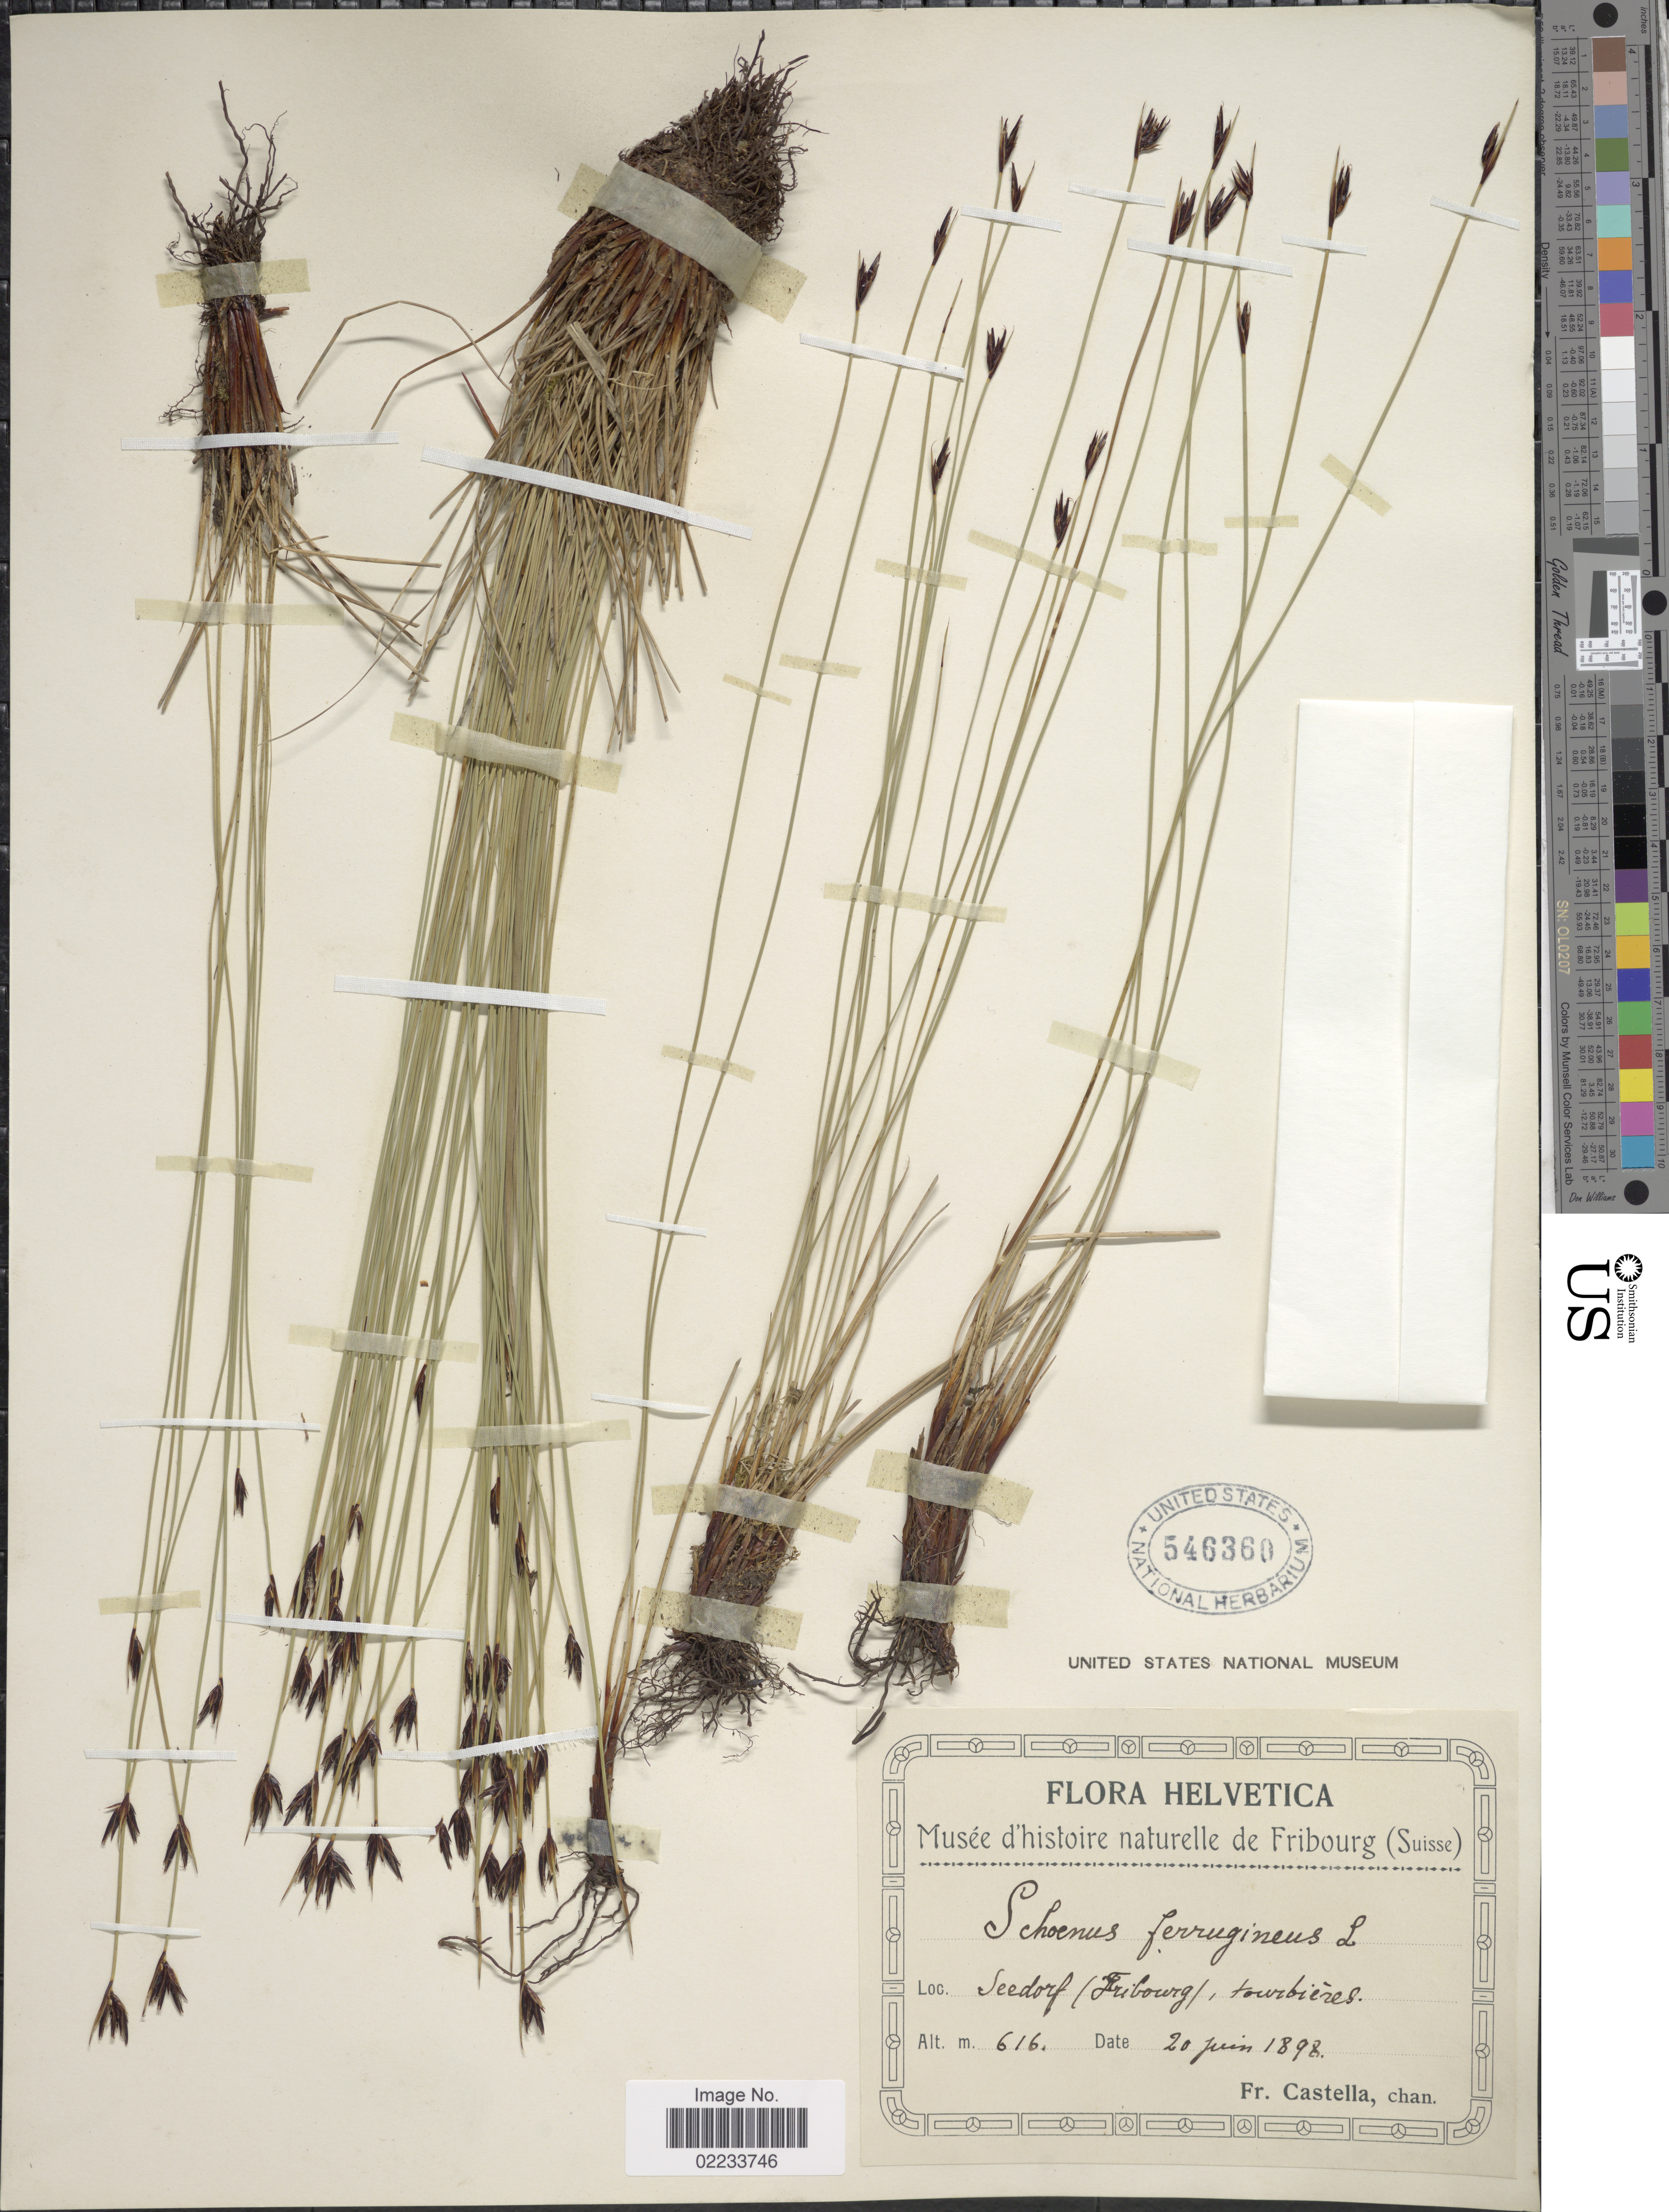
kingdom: Plantae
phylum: Tracheophyta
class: Liliopsida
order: Poales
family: Cyperaceae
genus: Schoenus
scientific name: Schoenus ferrugineus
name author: L.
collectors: Fr. Castella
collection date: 1898-06-20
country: Switzerland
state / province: Fribourg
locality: Helvetica, Seedorf (Fribourg), tourbieres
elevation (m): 616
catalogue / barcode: US 546360